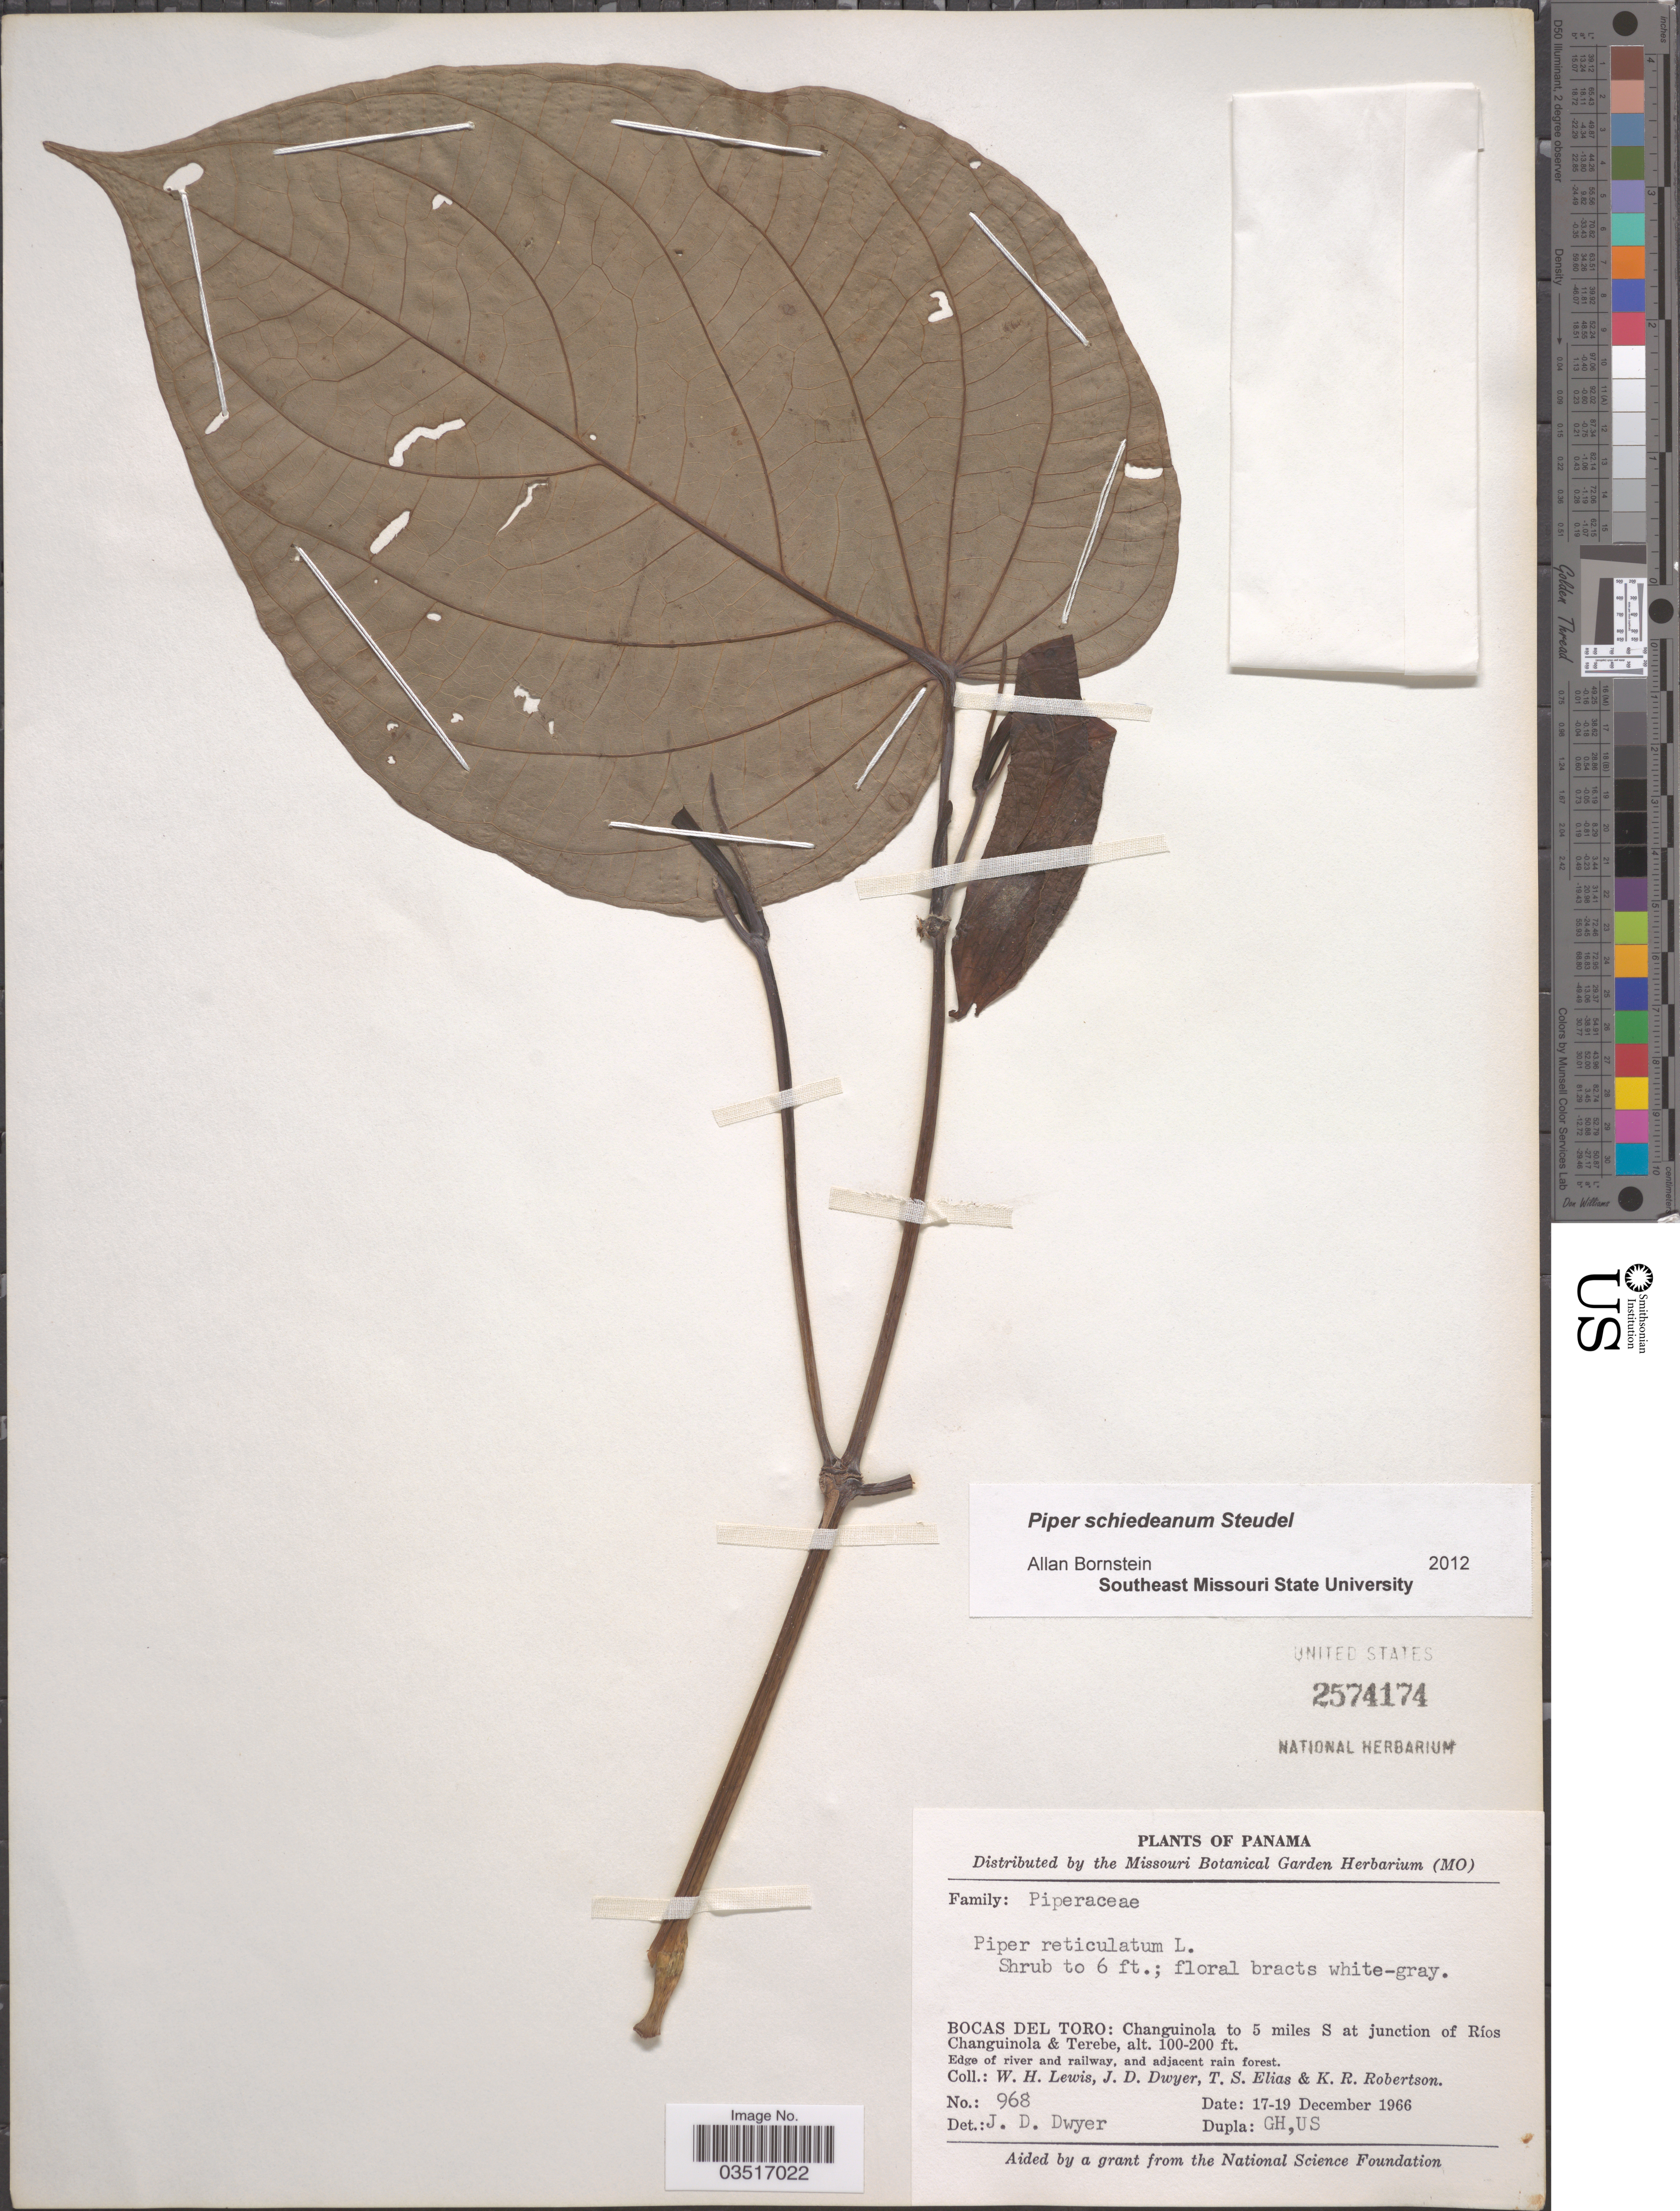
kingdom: Plantae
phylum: Tracheophyta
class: Magnoliopsida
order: Piperales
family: Piperaceae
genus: Piper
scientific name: Piper schiedeanum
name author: Steud.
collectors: W. H. Lewis, J. D. Dwyer, T. S. Elias & K. Robertson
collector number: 968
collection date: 1966-12-17/1966-12-19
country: Panama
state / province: Bocas del Toro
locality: Changuinola to 5 miles S at junction of Ríos Changuinola & Terebe. Edge of river and railway, adjacent rain forest.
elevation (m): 30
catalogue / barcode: US 2574174